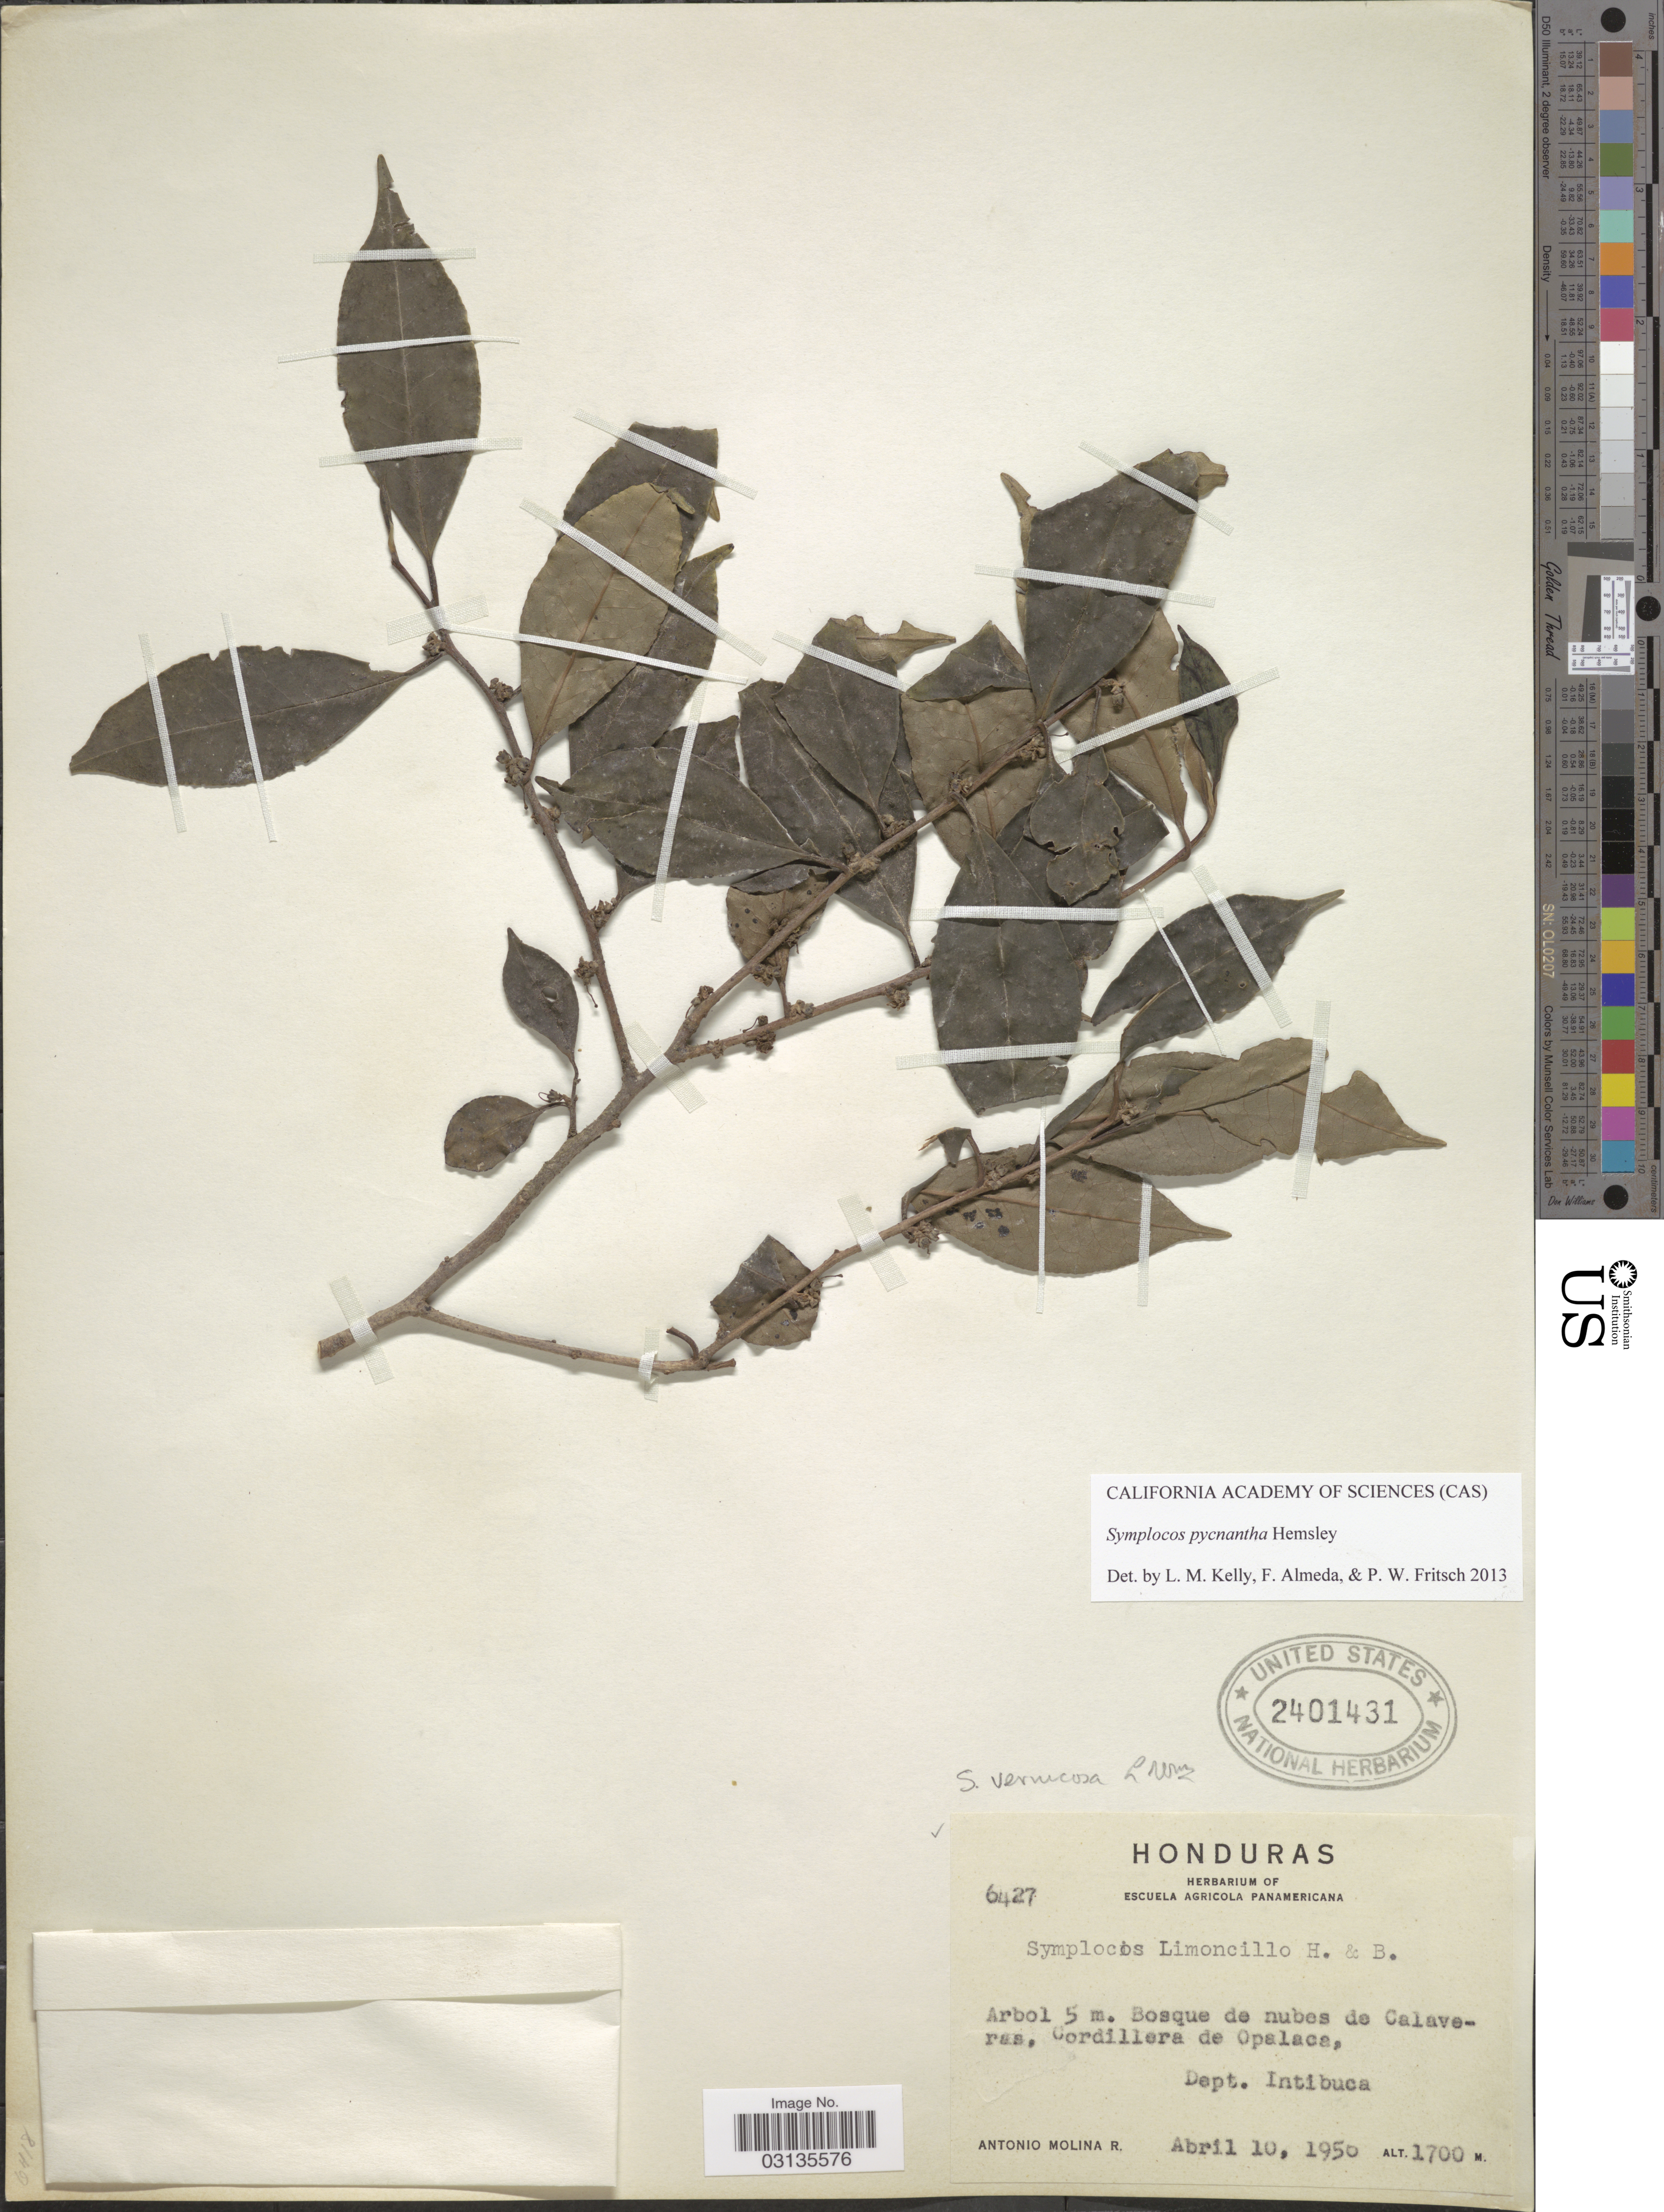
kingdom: Plantae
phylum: Tracheophyta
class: Magnoliopsida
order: Ericales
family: Symplocaceae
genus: Symplocos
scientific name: Symplocos pycnantha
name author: Hemsl.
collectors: A. Molina R.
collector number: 6427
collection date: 1956-04-10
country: Honduras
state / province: Intibuca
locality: Bosque de nubes de Calaveras, Cordillera de Opalaca, Dept. Intibuca.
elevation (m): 1700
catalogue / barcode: US 2401431